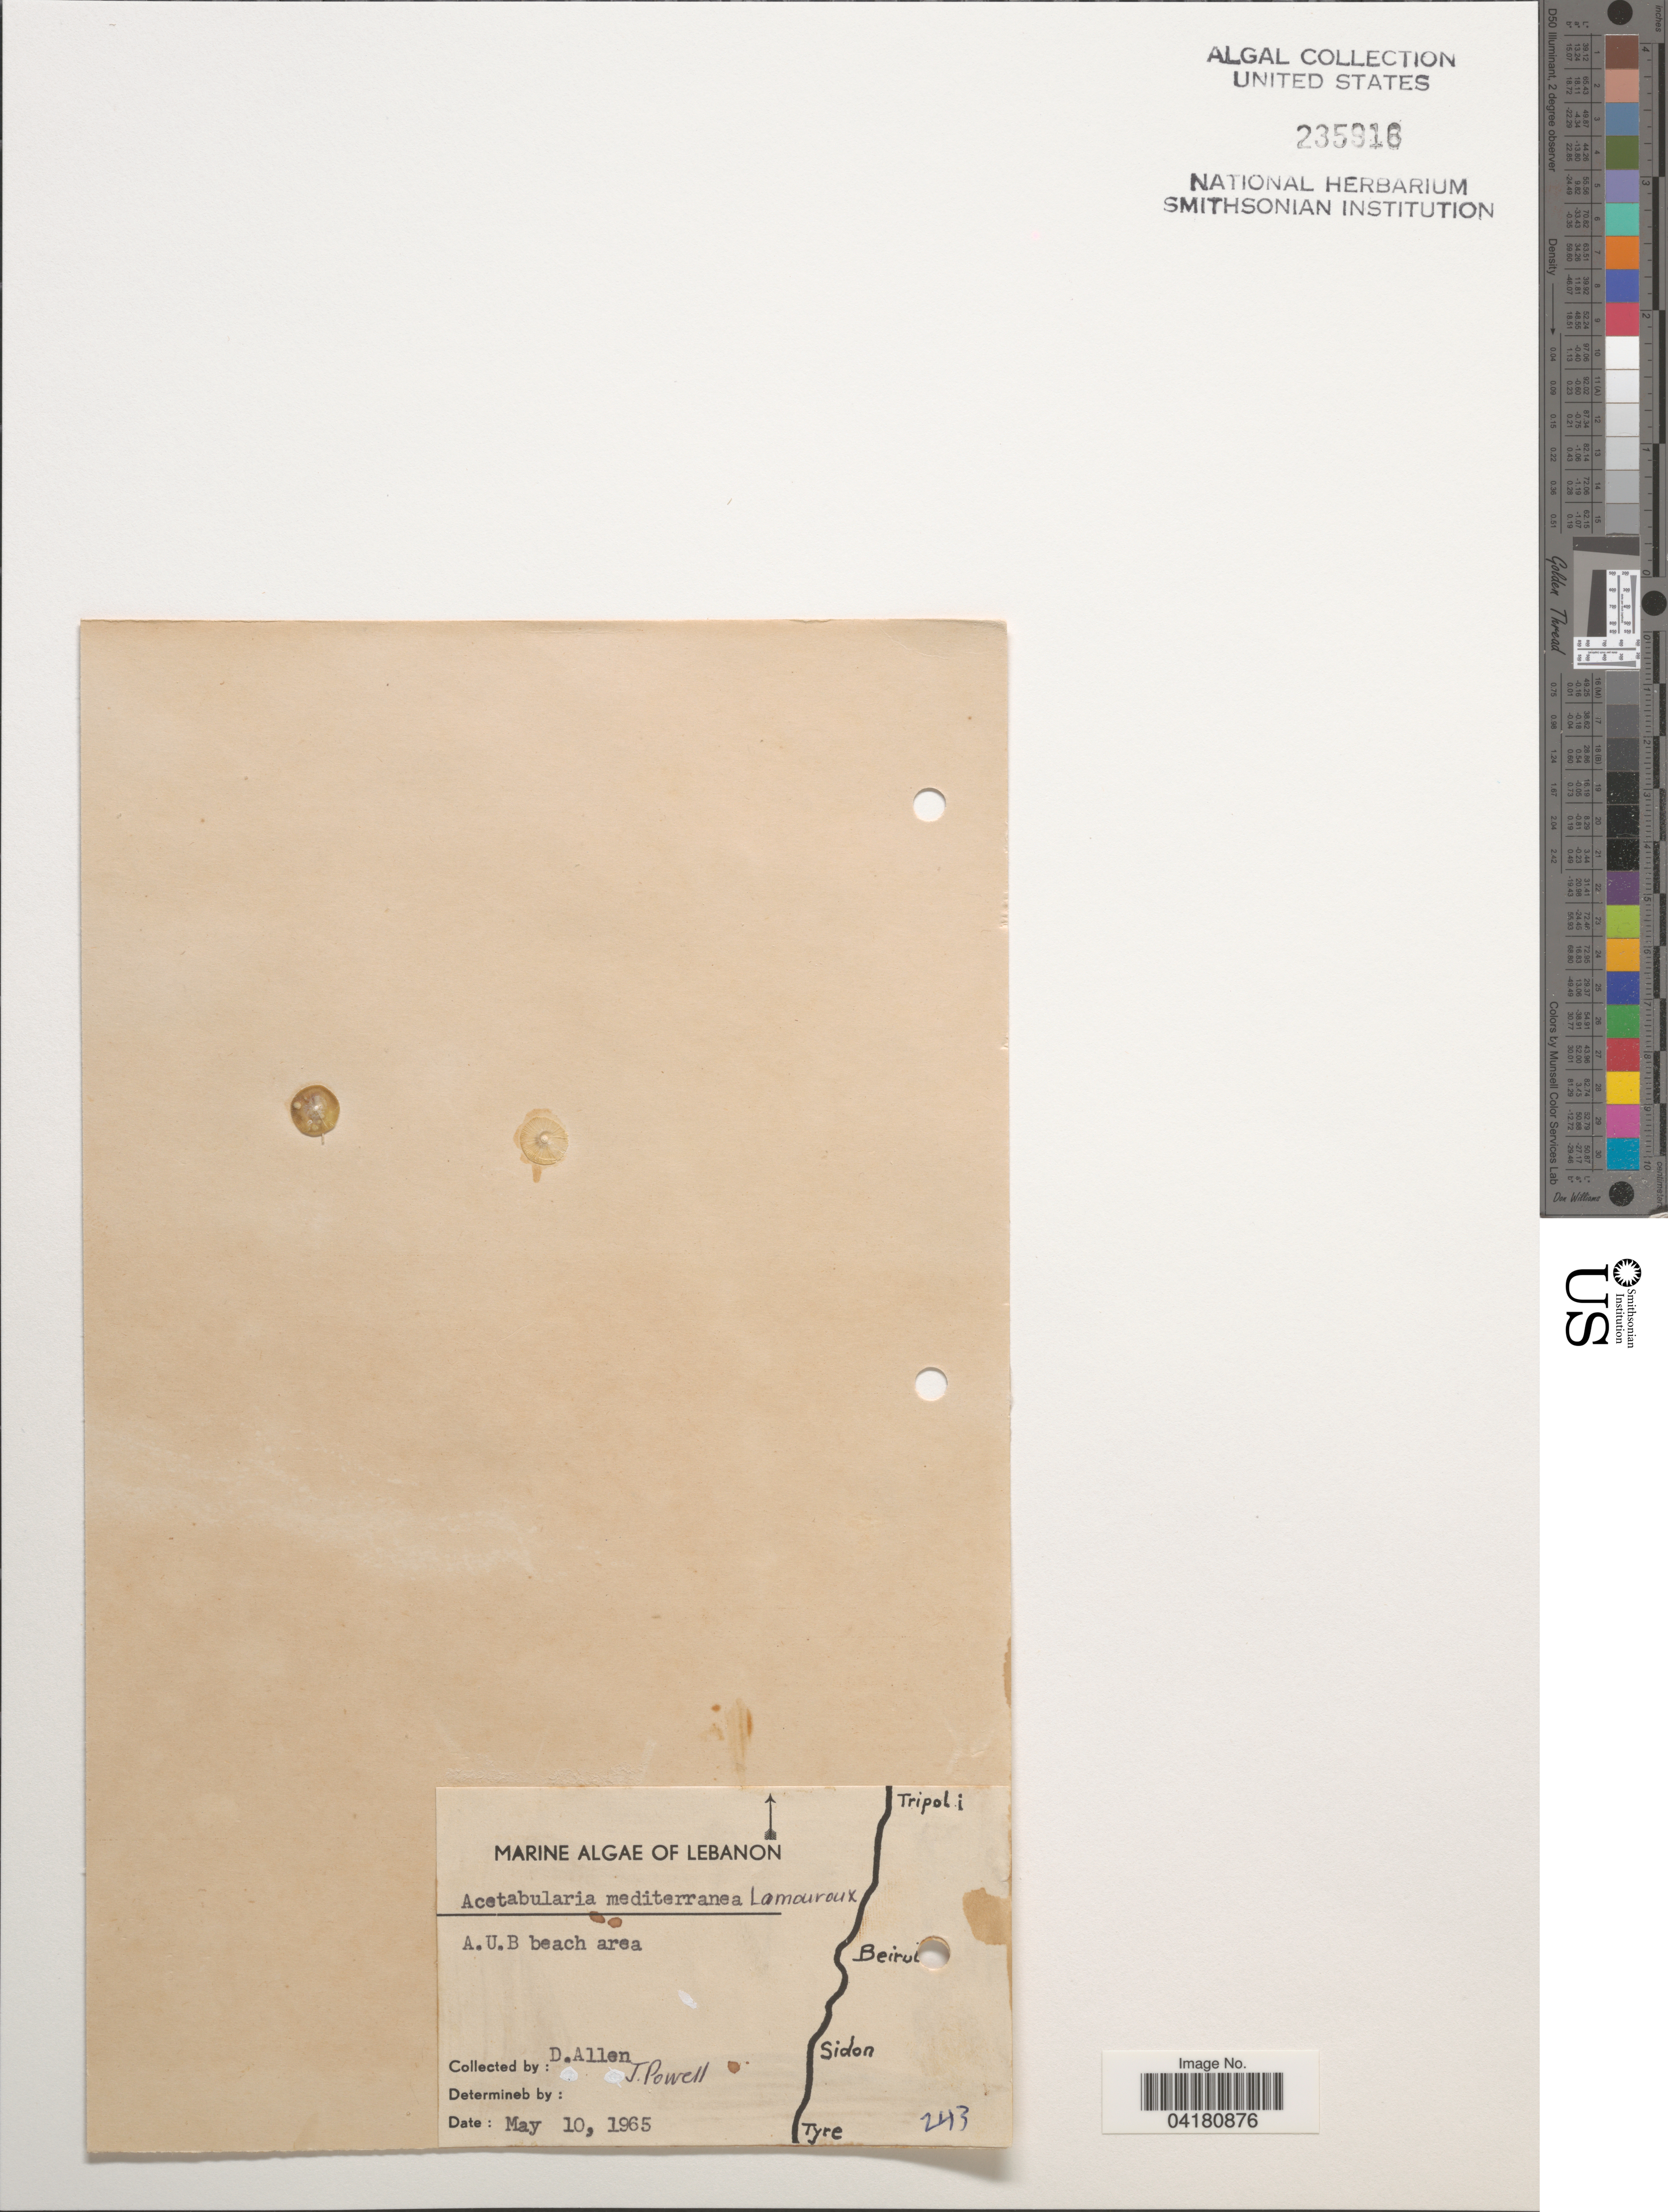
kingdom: Plantae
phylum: Chlorophyta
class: Ulvophyceae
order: Dasycladales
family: Polyphysaceae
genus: Acetabularia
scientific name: Acetabularia acetabulum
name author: (L.) P.C. Silva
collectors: D. Allen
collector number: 243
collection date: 1965-05-10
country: Lebanon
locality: A.U.B. beach area.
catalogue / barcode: US 235916